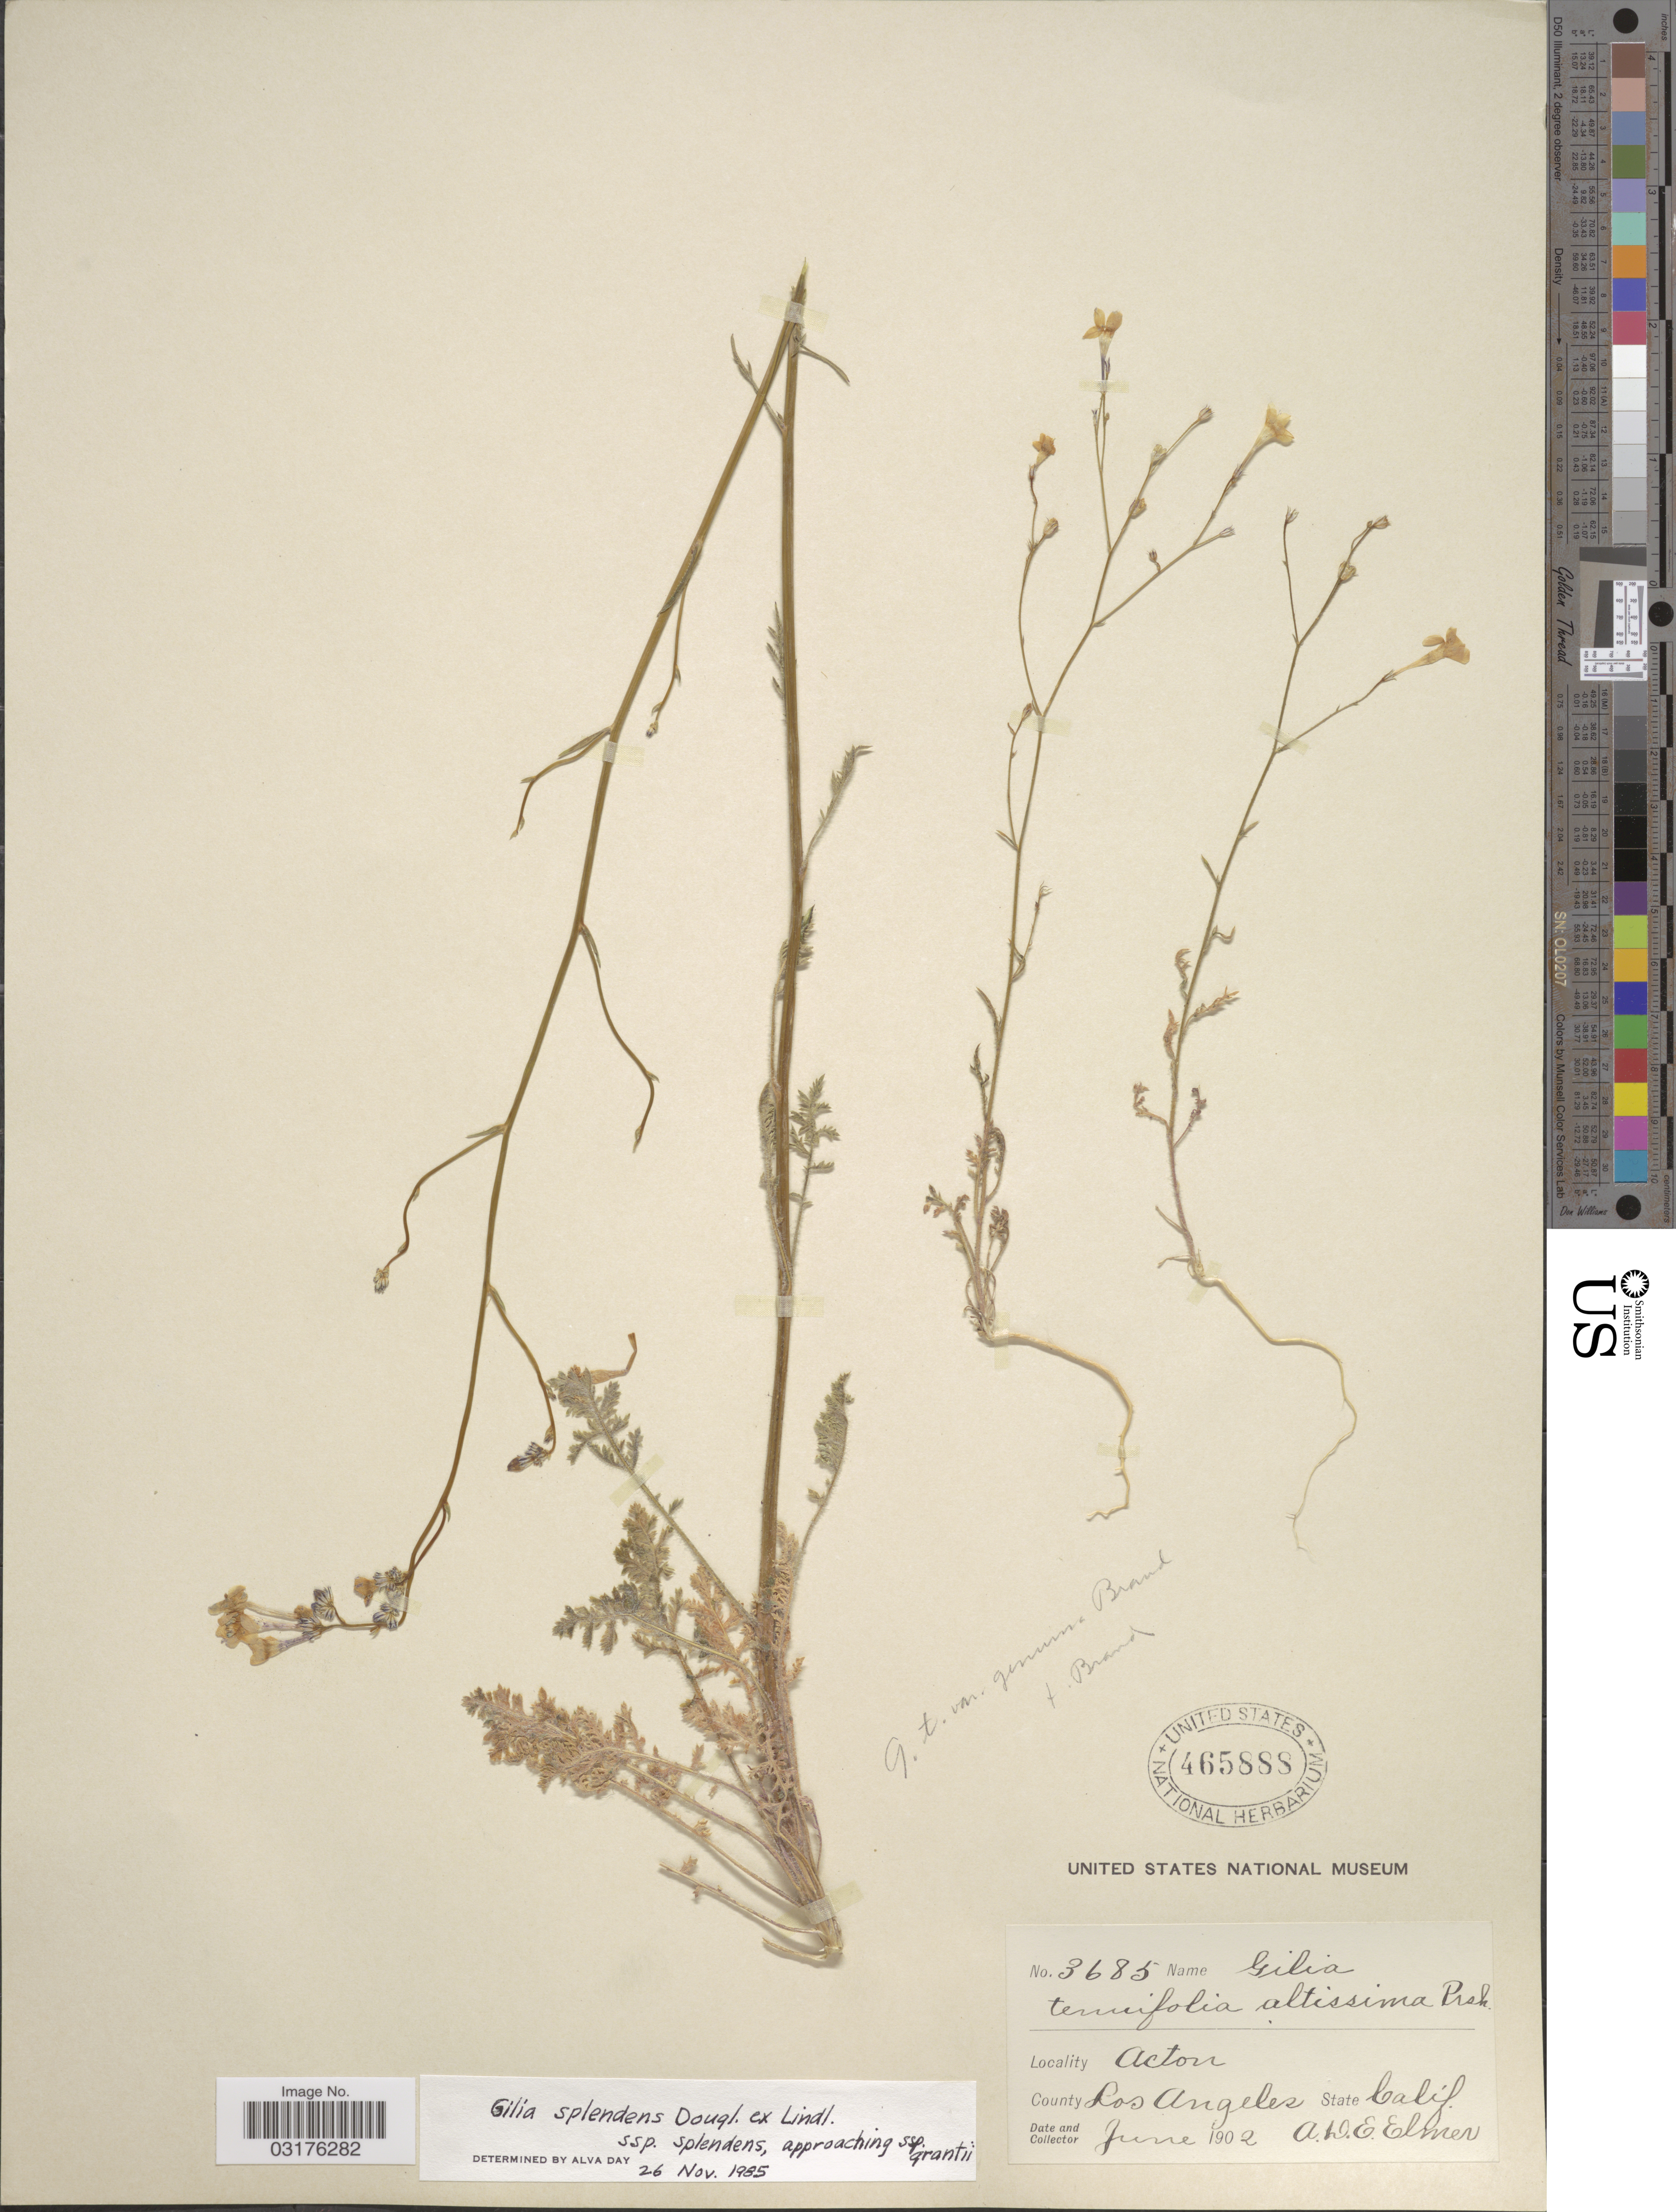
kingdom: Plantae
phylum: Tracheophyta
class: Magnoliopsida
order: Ericales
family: Polemoniaceae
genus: Saltugilia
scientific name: Saltugilia splendens subsp. splendens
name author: (Douglas ex H. Mason & A.D. Grant) L.A. Johnson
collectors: A. D. E. Elmer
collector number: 3685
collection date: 1902-06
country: United States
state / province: California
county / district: Los Angeles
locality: Acton, County Los Angeles.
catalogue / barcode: US 465888